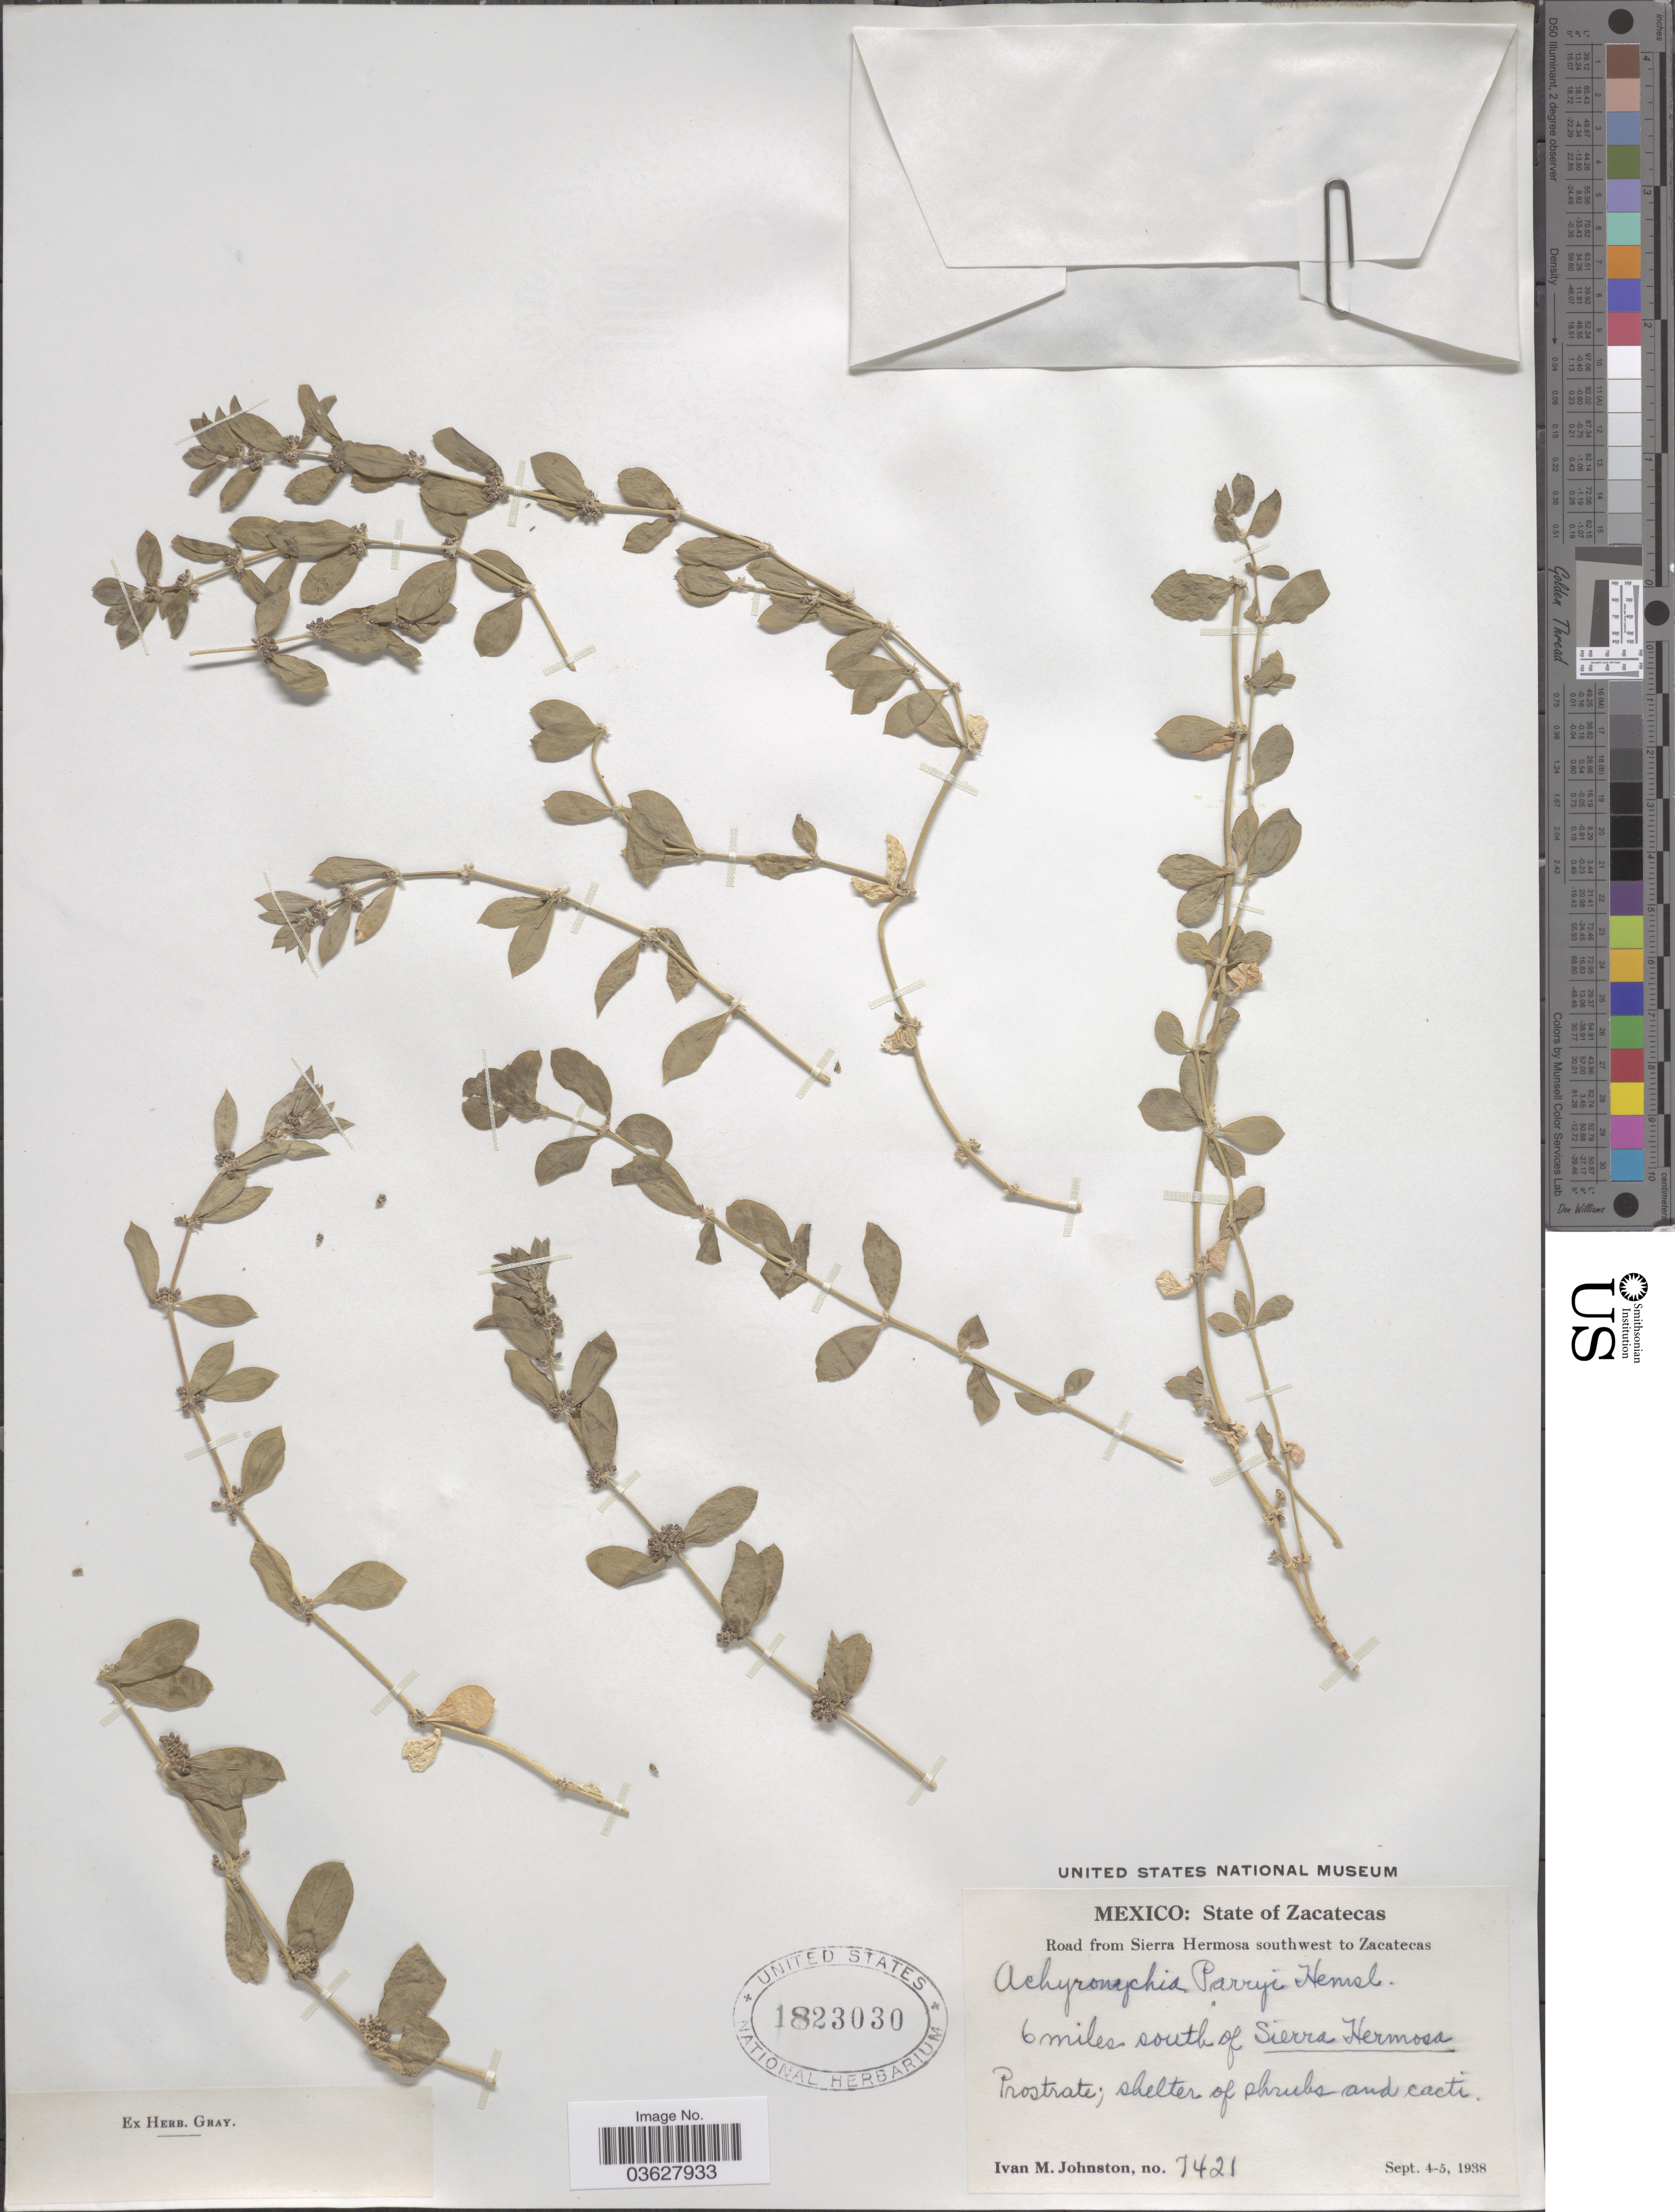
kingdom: Plantae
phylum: Tracheophyta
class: Magnoliopsida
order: Caryophyllales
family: Caryophyllaceae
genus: Achyronychia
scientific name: Achyronychia parryi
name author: Hemsl.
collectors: I.M. Johnston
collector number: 7421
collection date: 1938-09-04/1938-09-05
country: Mexico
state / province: Zacatecas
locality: Road from Sierra Hermosa south west to Zacatecas. 6 miles south of Sierra Hermosa.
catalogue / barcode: US 1823030